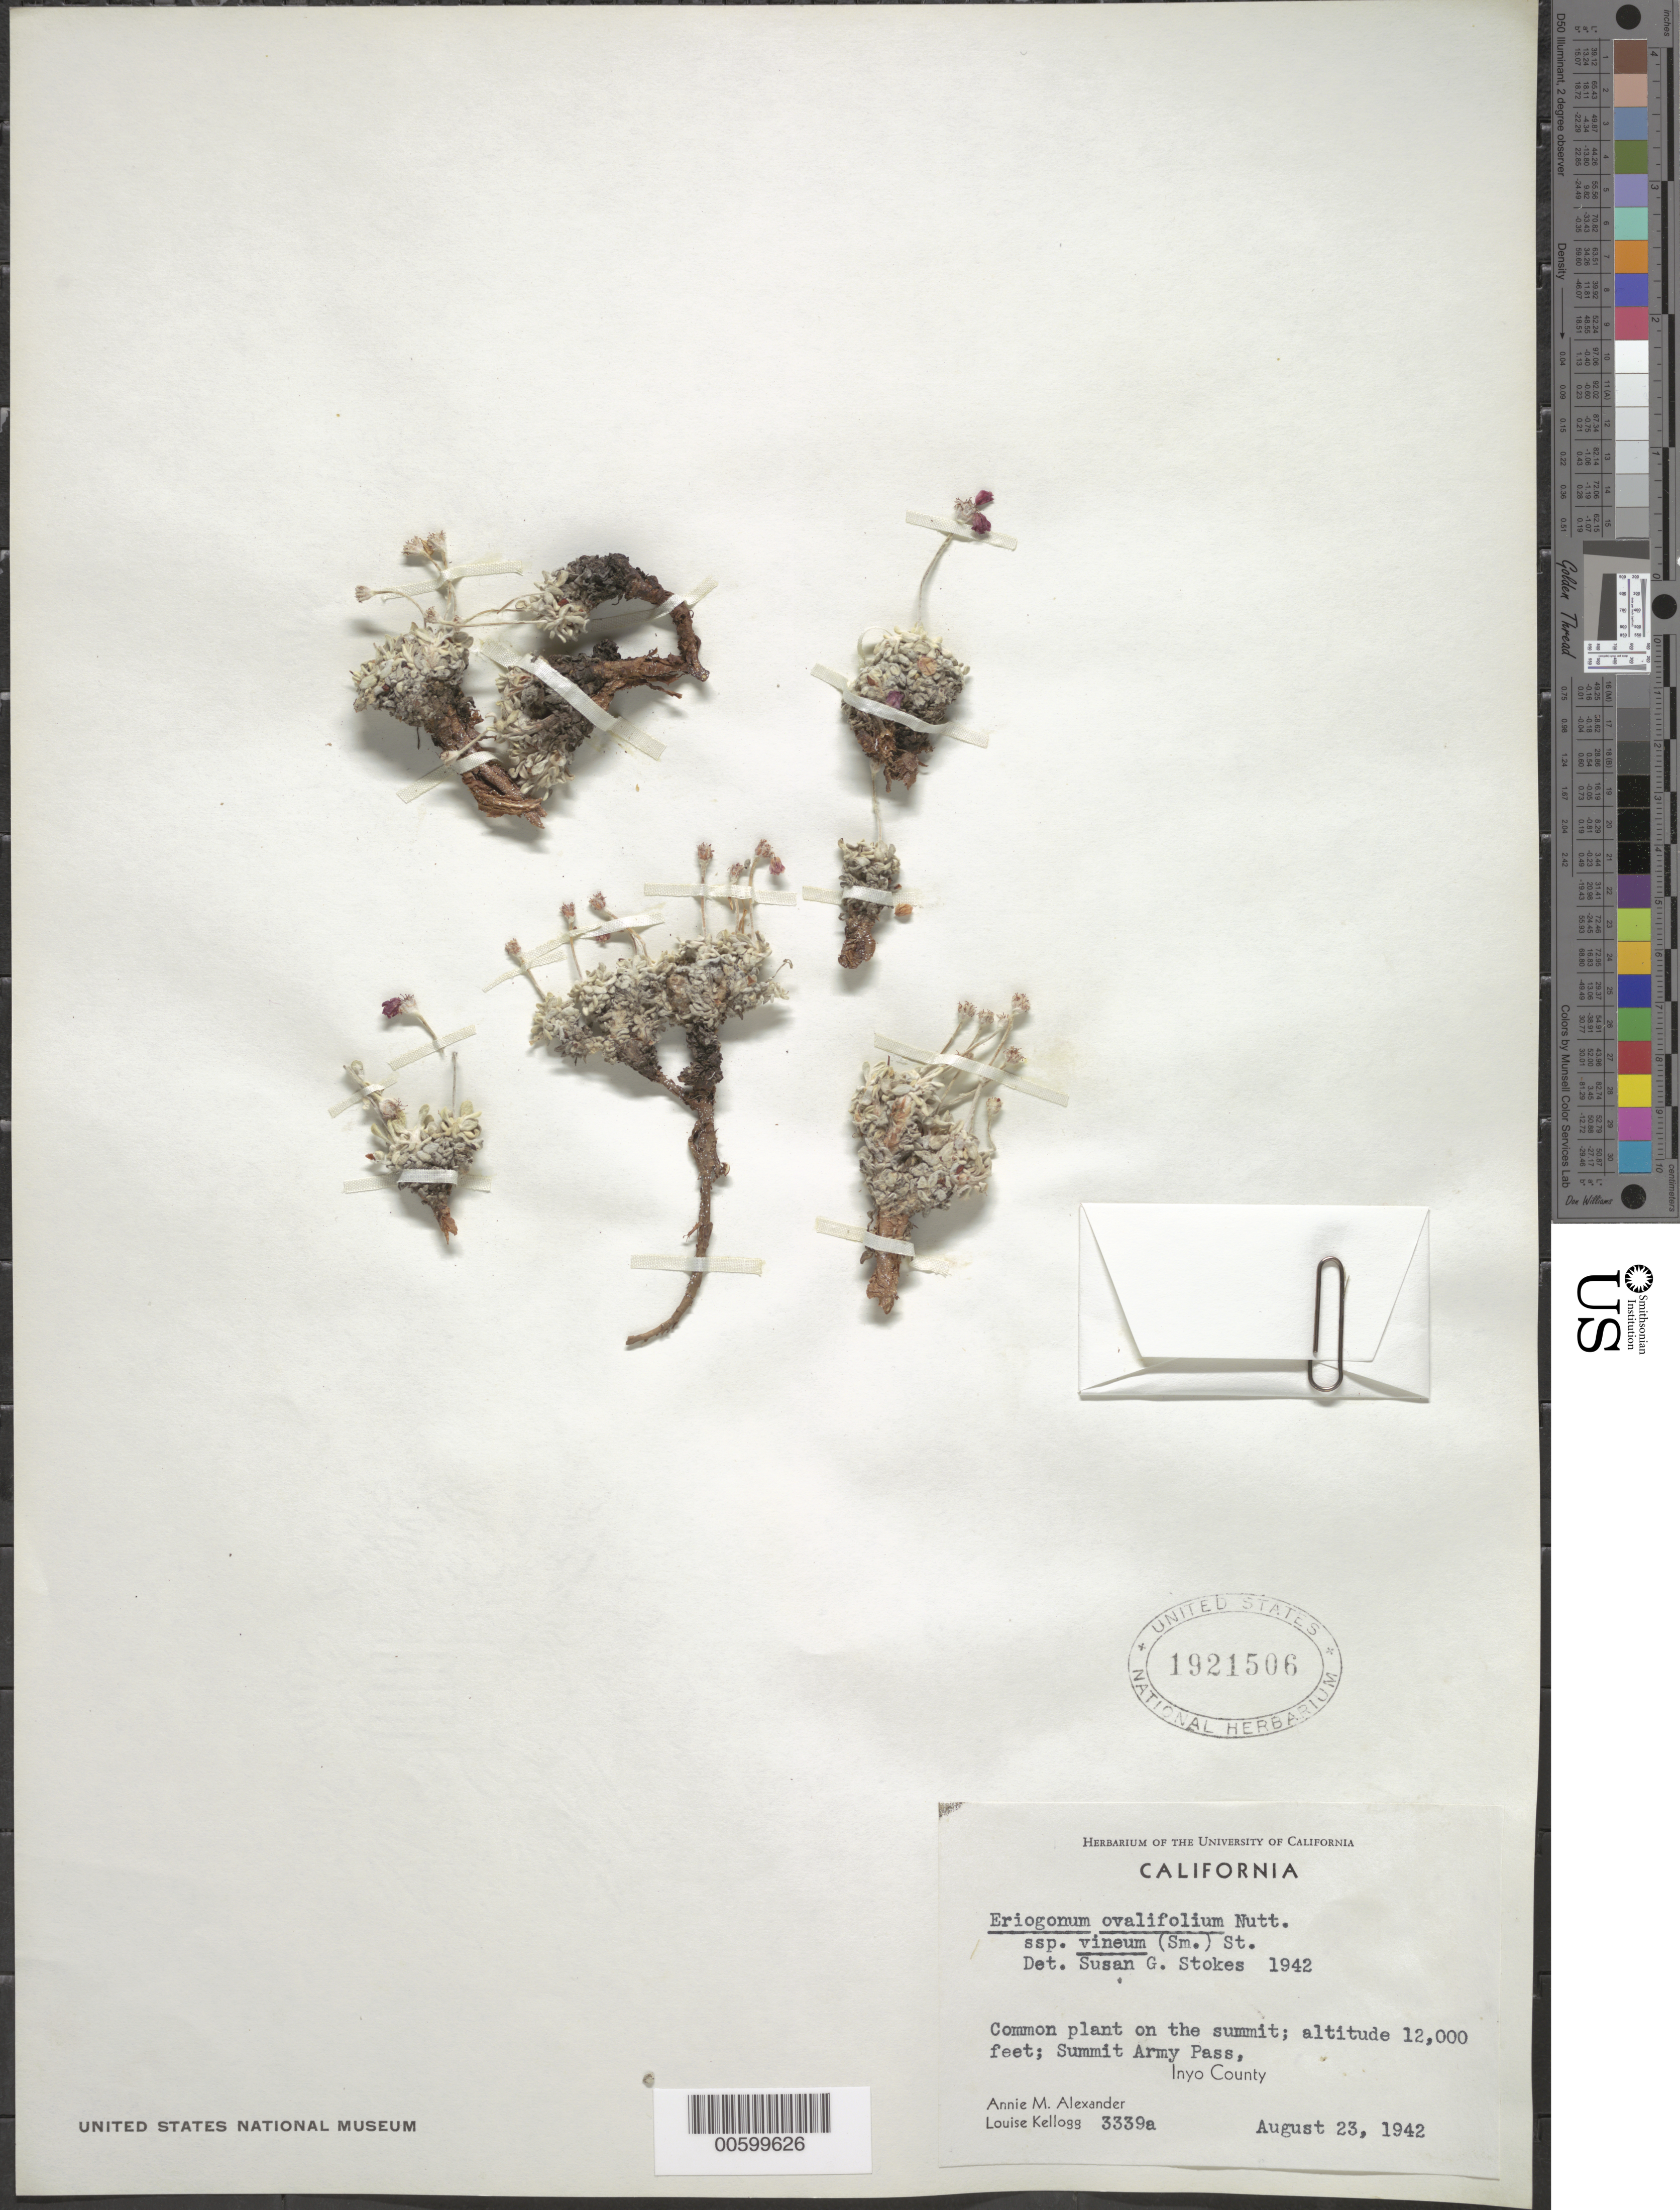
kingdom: Plantae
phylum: Tracheophyta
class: Magnoliopsida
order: Caryophyllales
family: Polygonaceae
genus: Eriogonum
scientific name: Eriogonum ovalifolium subsp. vineum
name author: (Small) S. Stokes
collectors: A. M. Alexander & L. Kellogg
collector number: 3339a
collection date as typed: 23 Aug 1942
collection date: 1942-08-23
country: United States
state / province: California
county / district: Inyo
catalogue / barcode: US 1921506